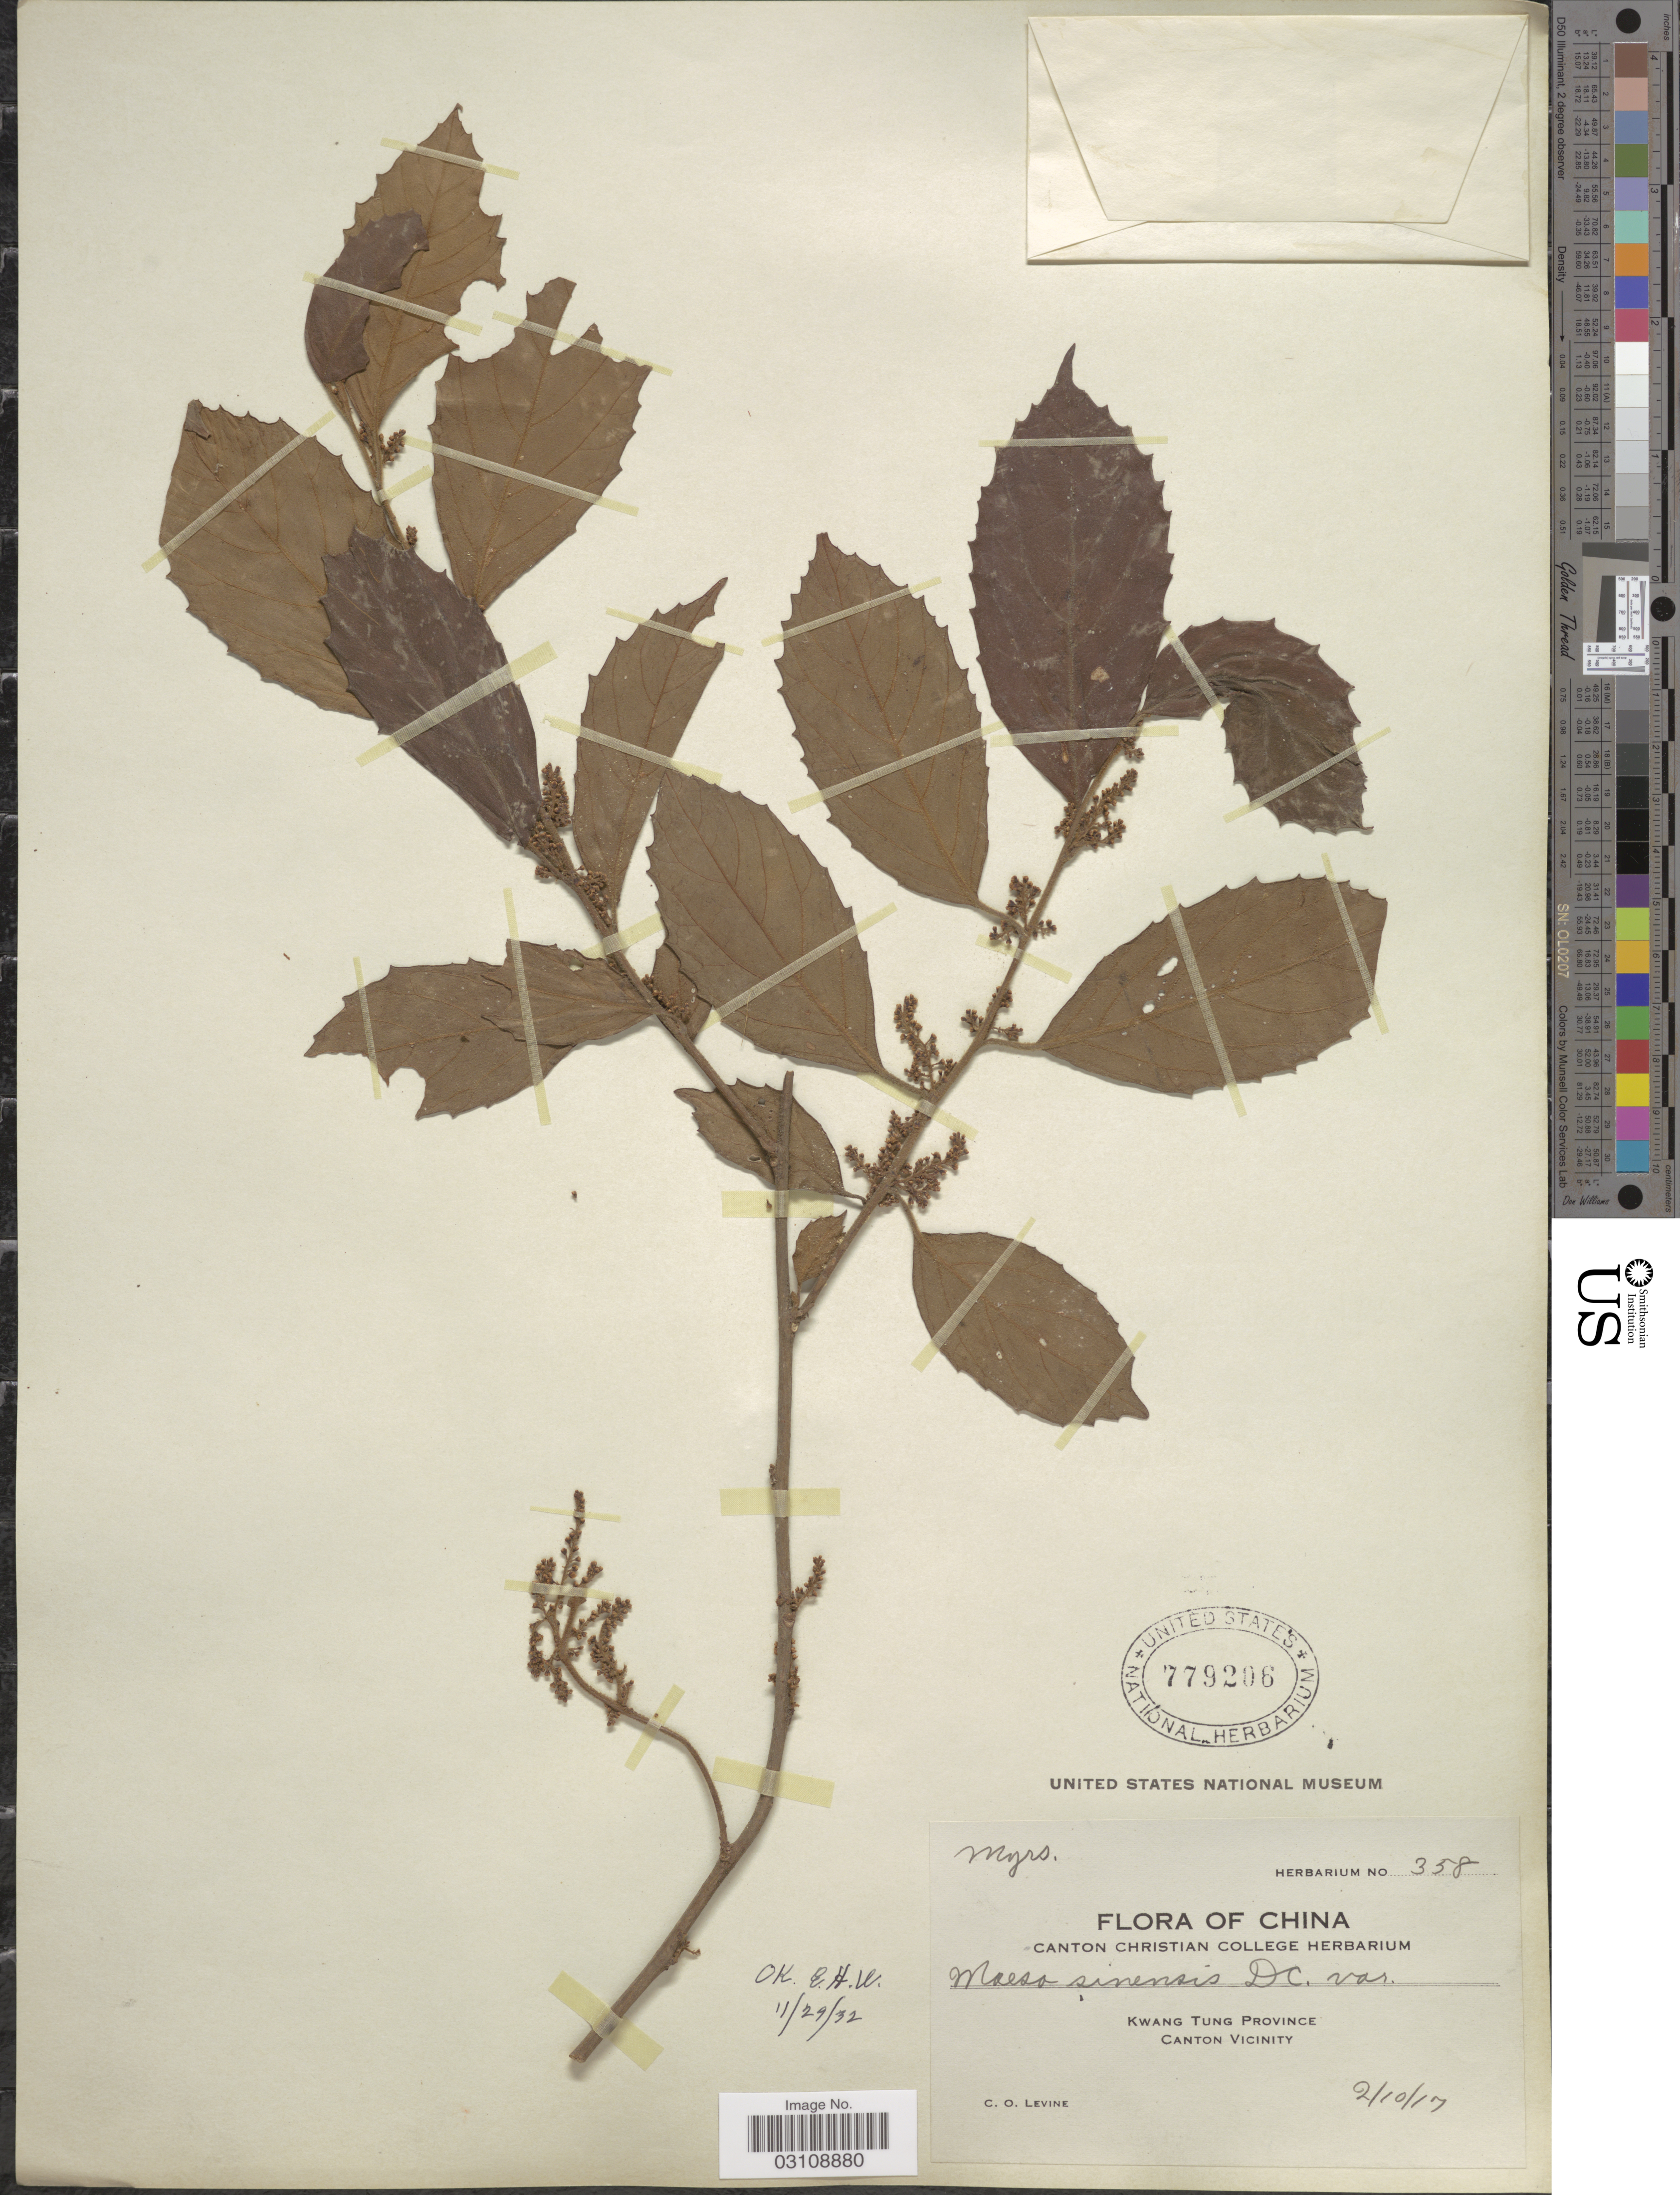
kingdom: Plantae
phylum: Tracheophyta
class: Magnoliopsida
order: Ericales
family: Primulaceae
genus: Maesa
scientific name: Maesa perlaria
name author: (Lour.) Merr.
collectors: C. O. Levine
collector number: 358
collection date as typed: Transcribed d/m/y: 2/10/17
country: China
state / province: Guangdong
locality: Kwang Tung Province. Canton Vicinity.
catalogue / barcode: US 779206